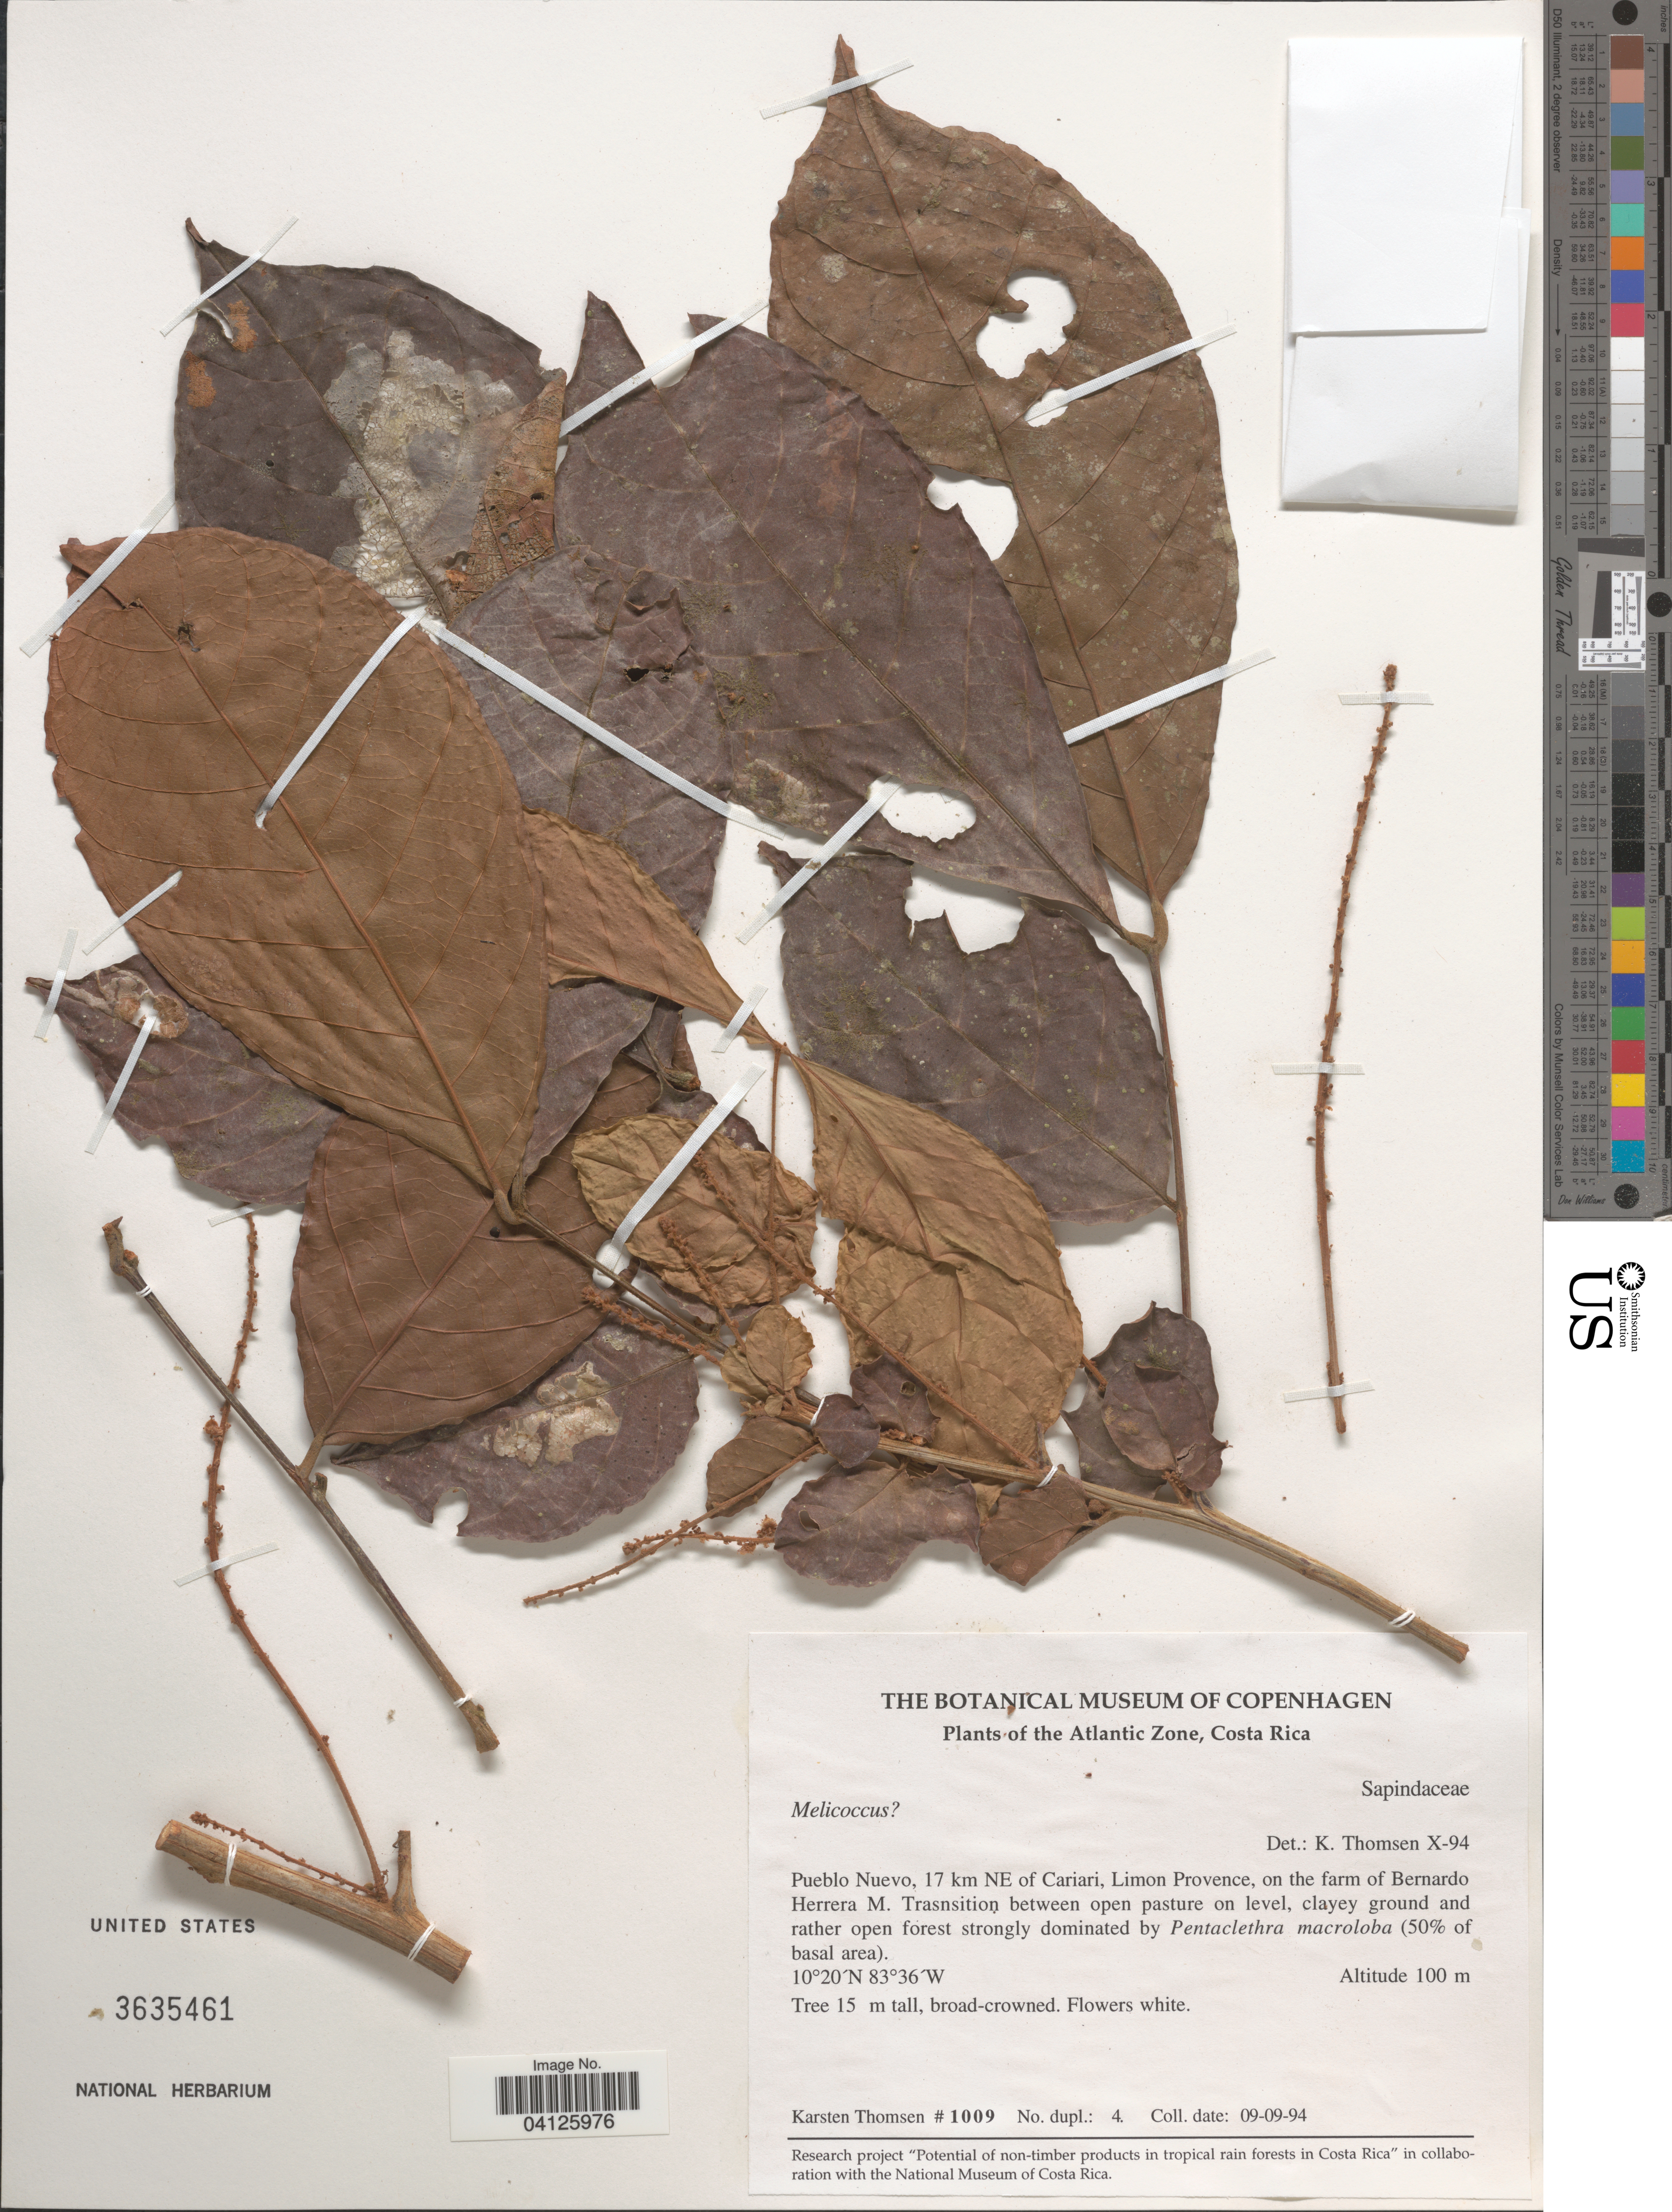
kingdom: Plantae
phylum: Tracheophyta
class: Magnoliopsida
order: Sapindales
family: Sapindaceae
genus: Melicoccus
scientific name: Melicoccus sp.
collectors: K. Thomsen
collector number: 1009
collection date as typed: Transcribed d/m/y: 9/9/94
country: Costa Rica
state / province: Limón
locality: The Atlantic Zone. Pueblo Nuevo, 17 km NE of Cariari, on the farm of Bernardo Herrera M. Transition between open pasture on level.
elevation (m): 100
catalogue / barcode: US 3635461